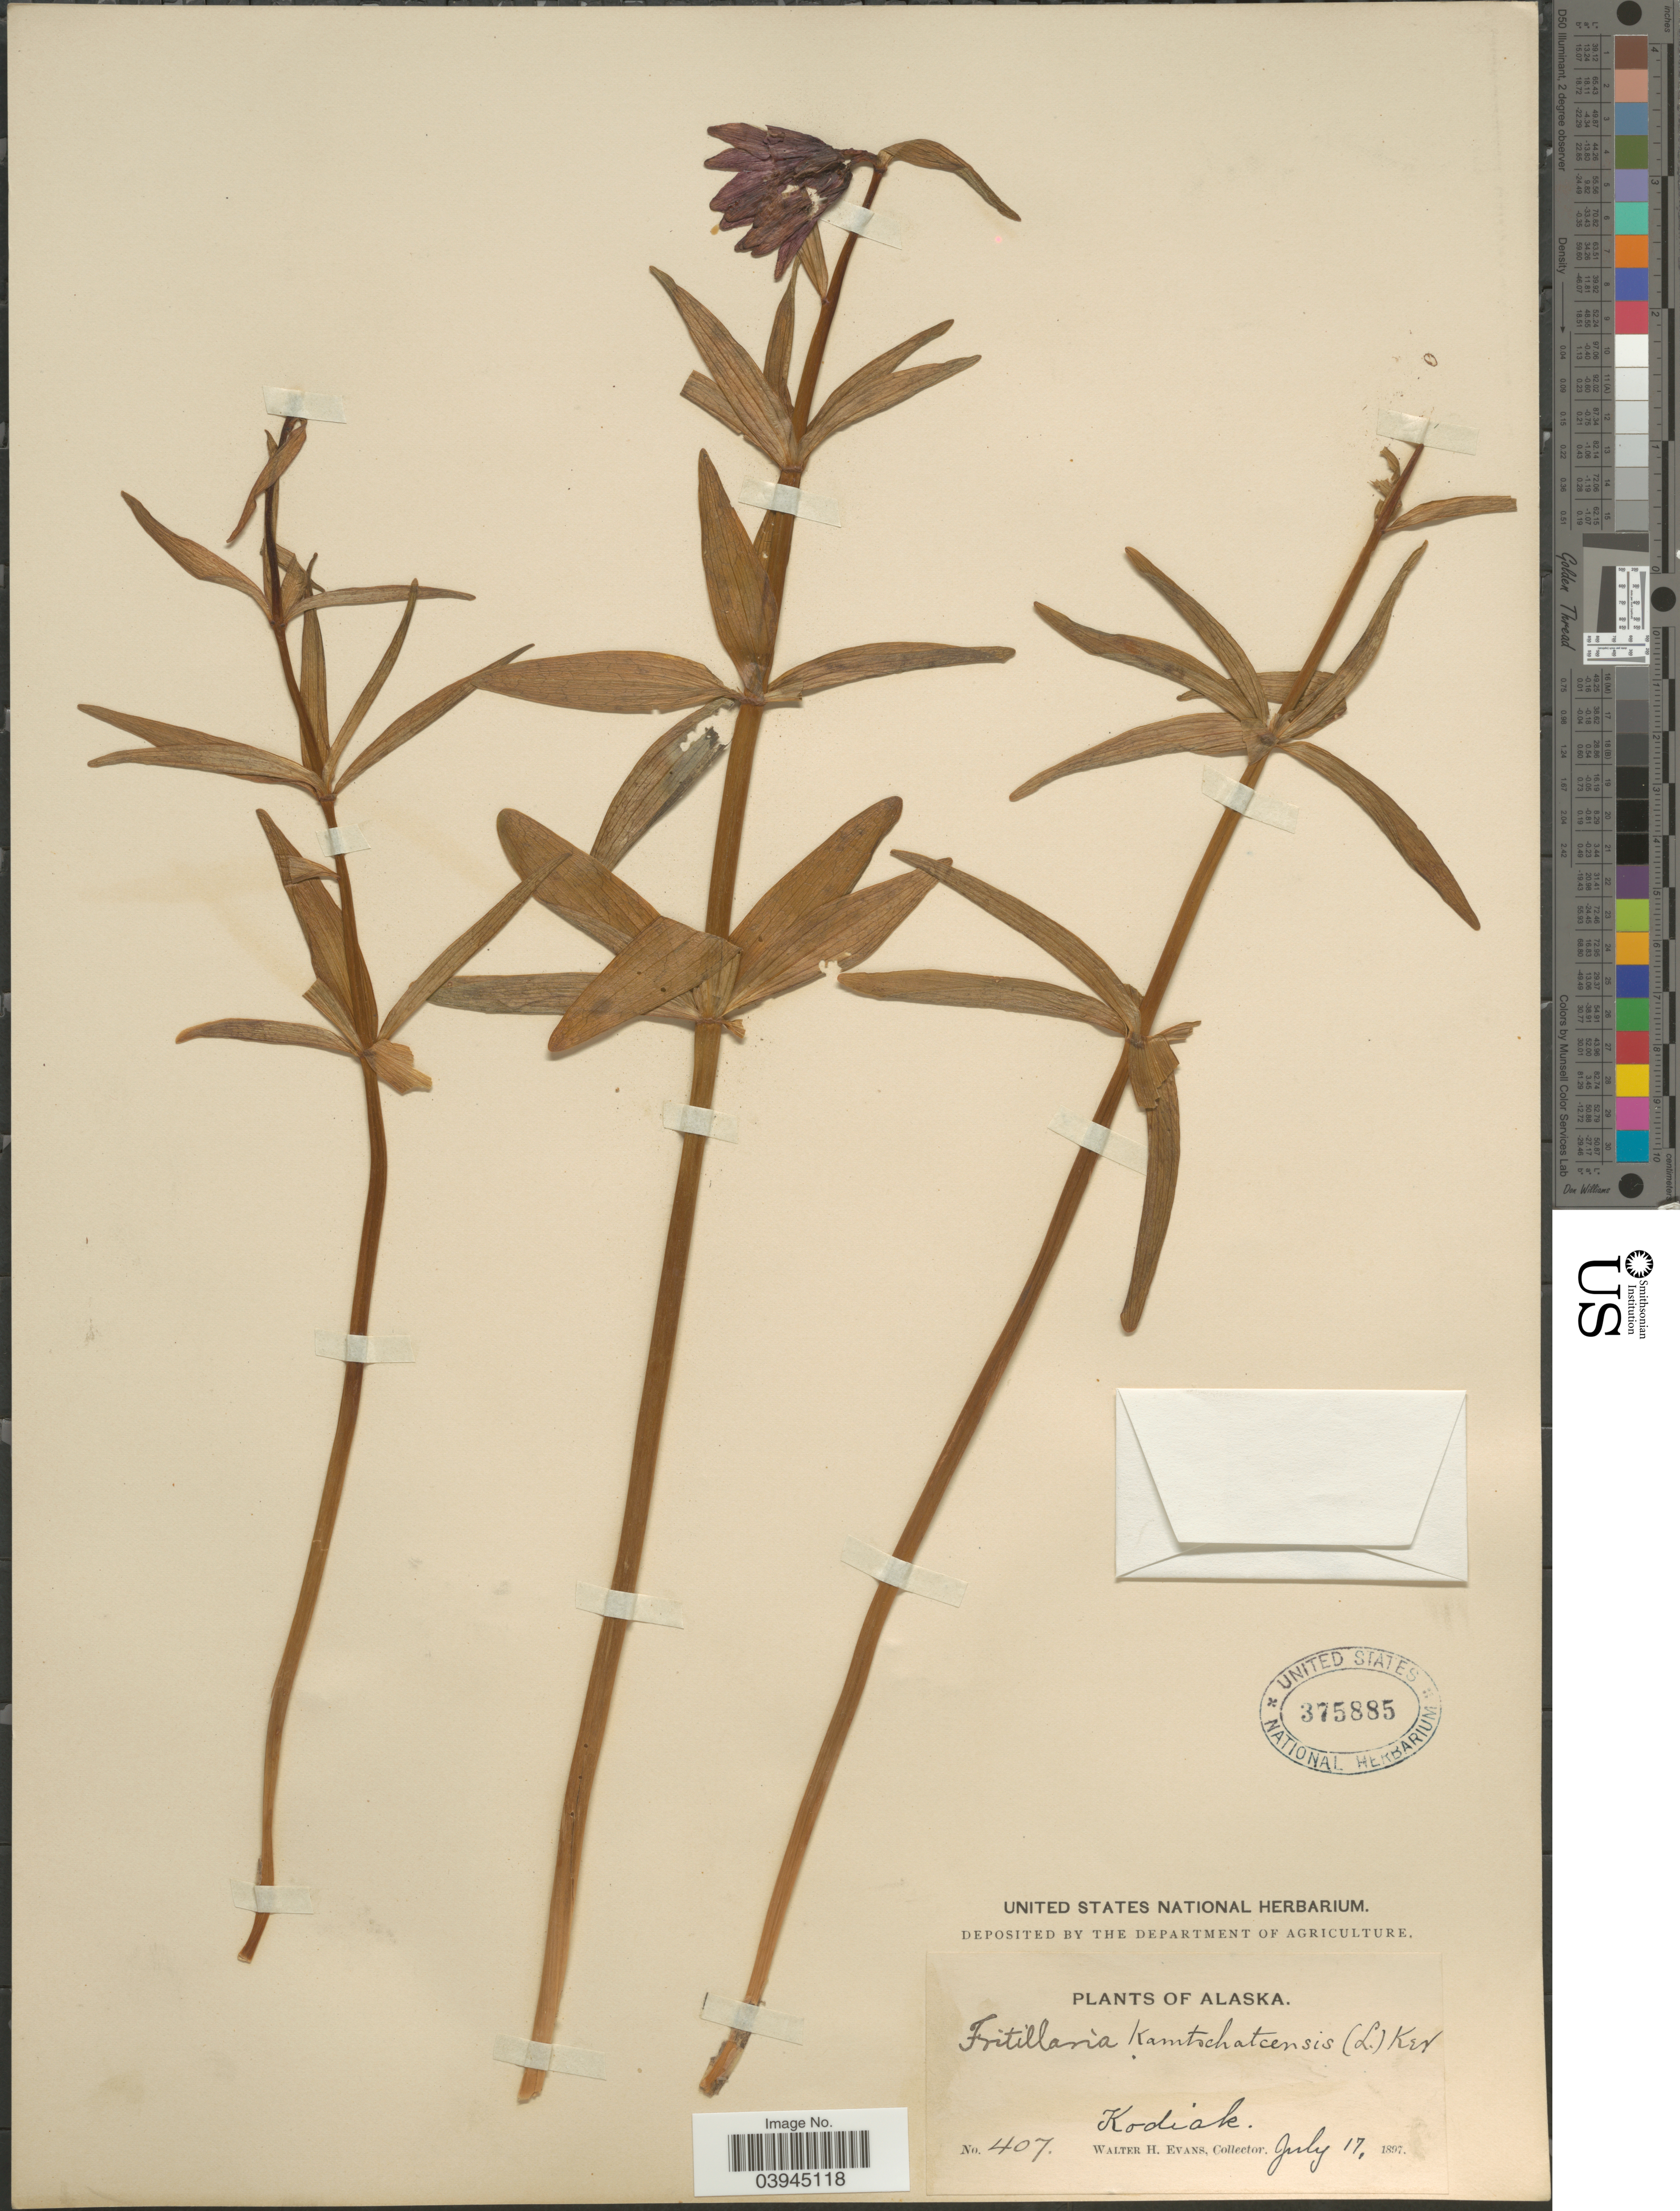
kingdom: Plantae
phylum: Tracheophyta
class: Liliopsida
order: Liliales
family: Liliaceae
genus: Fritillaria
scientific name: Fritillaria camschatcensis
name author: (L.) Ker Gawl.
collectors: W. H. Evans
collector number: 407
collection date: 1897-07-17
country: United States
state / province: Alaska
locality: Kodiak.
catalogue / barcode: US 375885